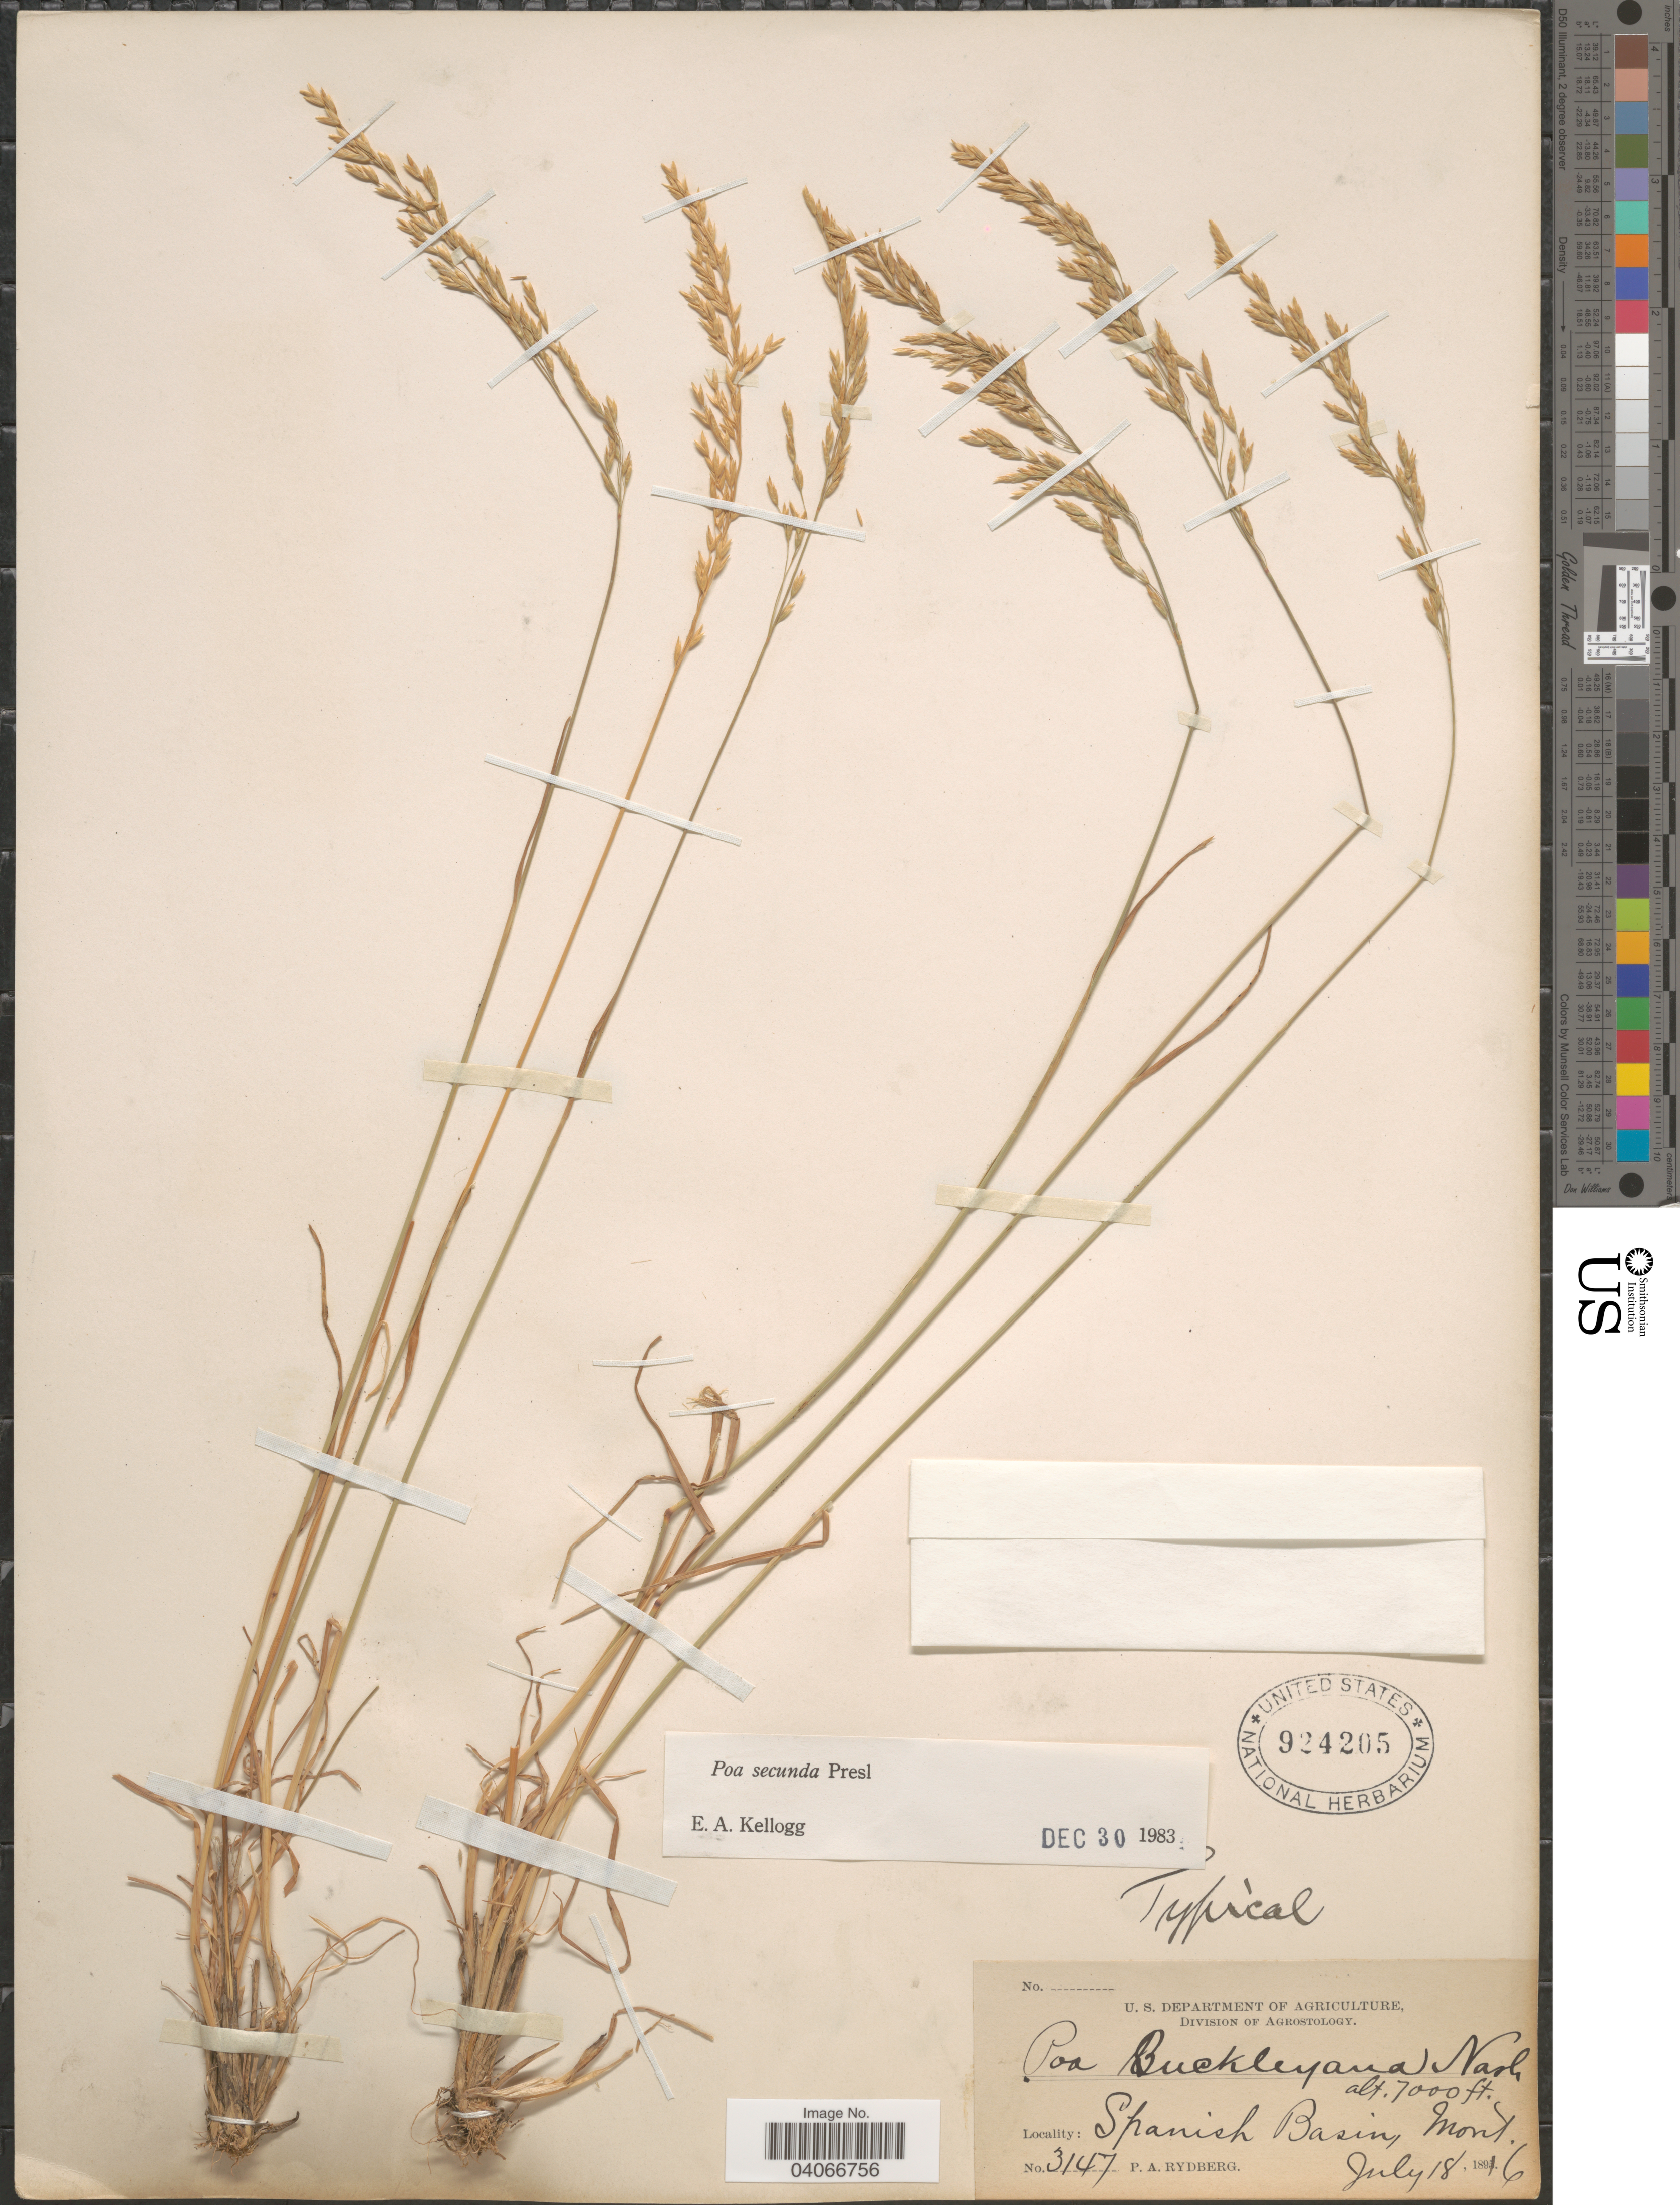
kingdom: Plantae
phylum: Tracheophyta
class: Liliopsida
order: Poales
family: Poaceae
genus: Poa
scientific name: Poa secunda subsp. secunda var. scabrella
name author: (Thurb.) Soreng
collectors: P. A. Rydberg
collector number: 3147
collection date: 1896-07-18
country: United States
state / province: Montana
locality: Spanish Basin.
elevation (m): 2134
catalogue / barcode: US 924205